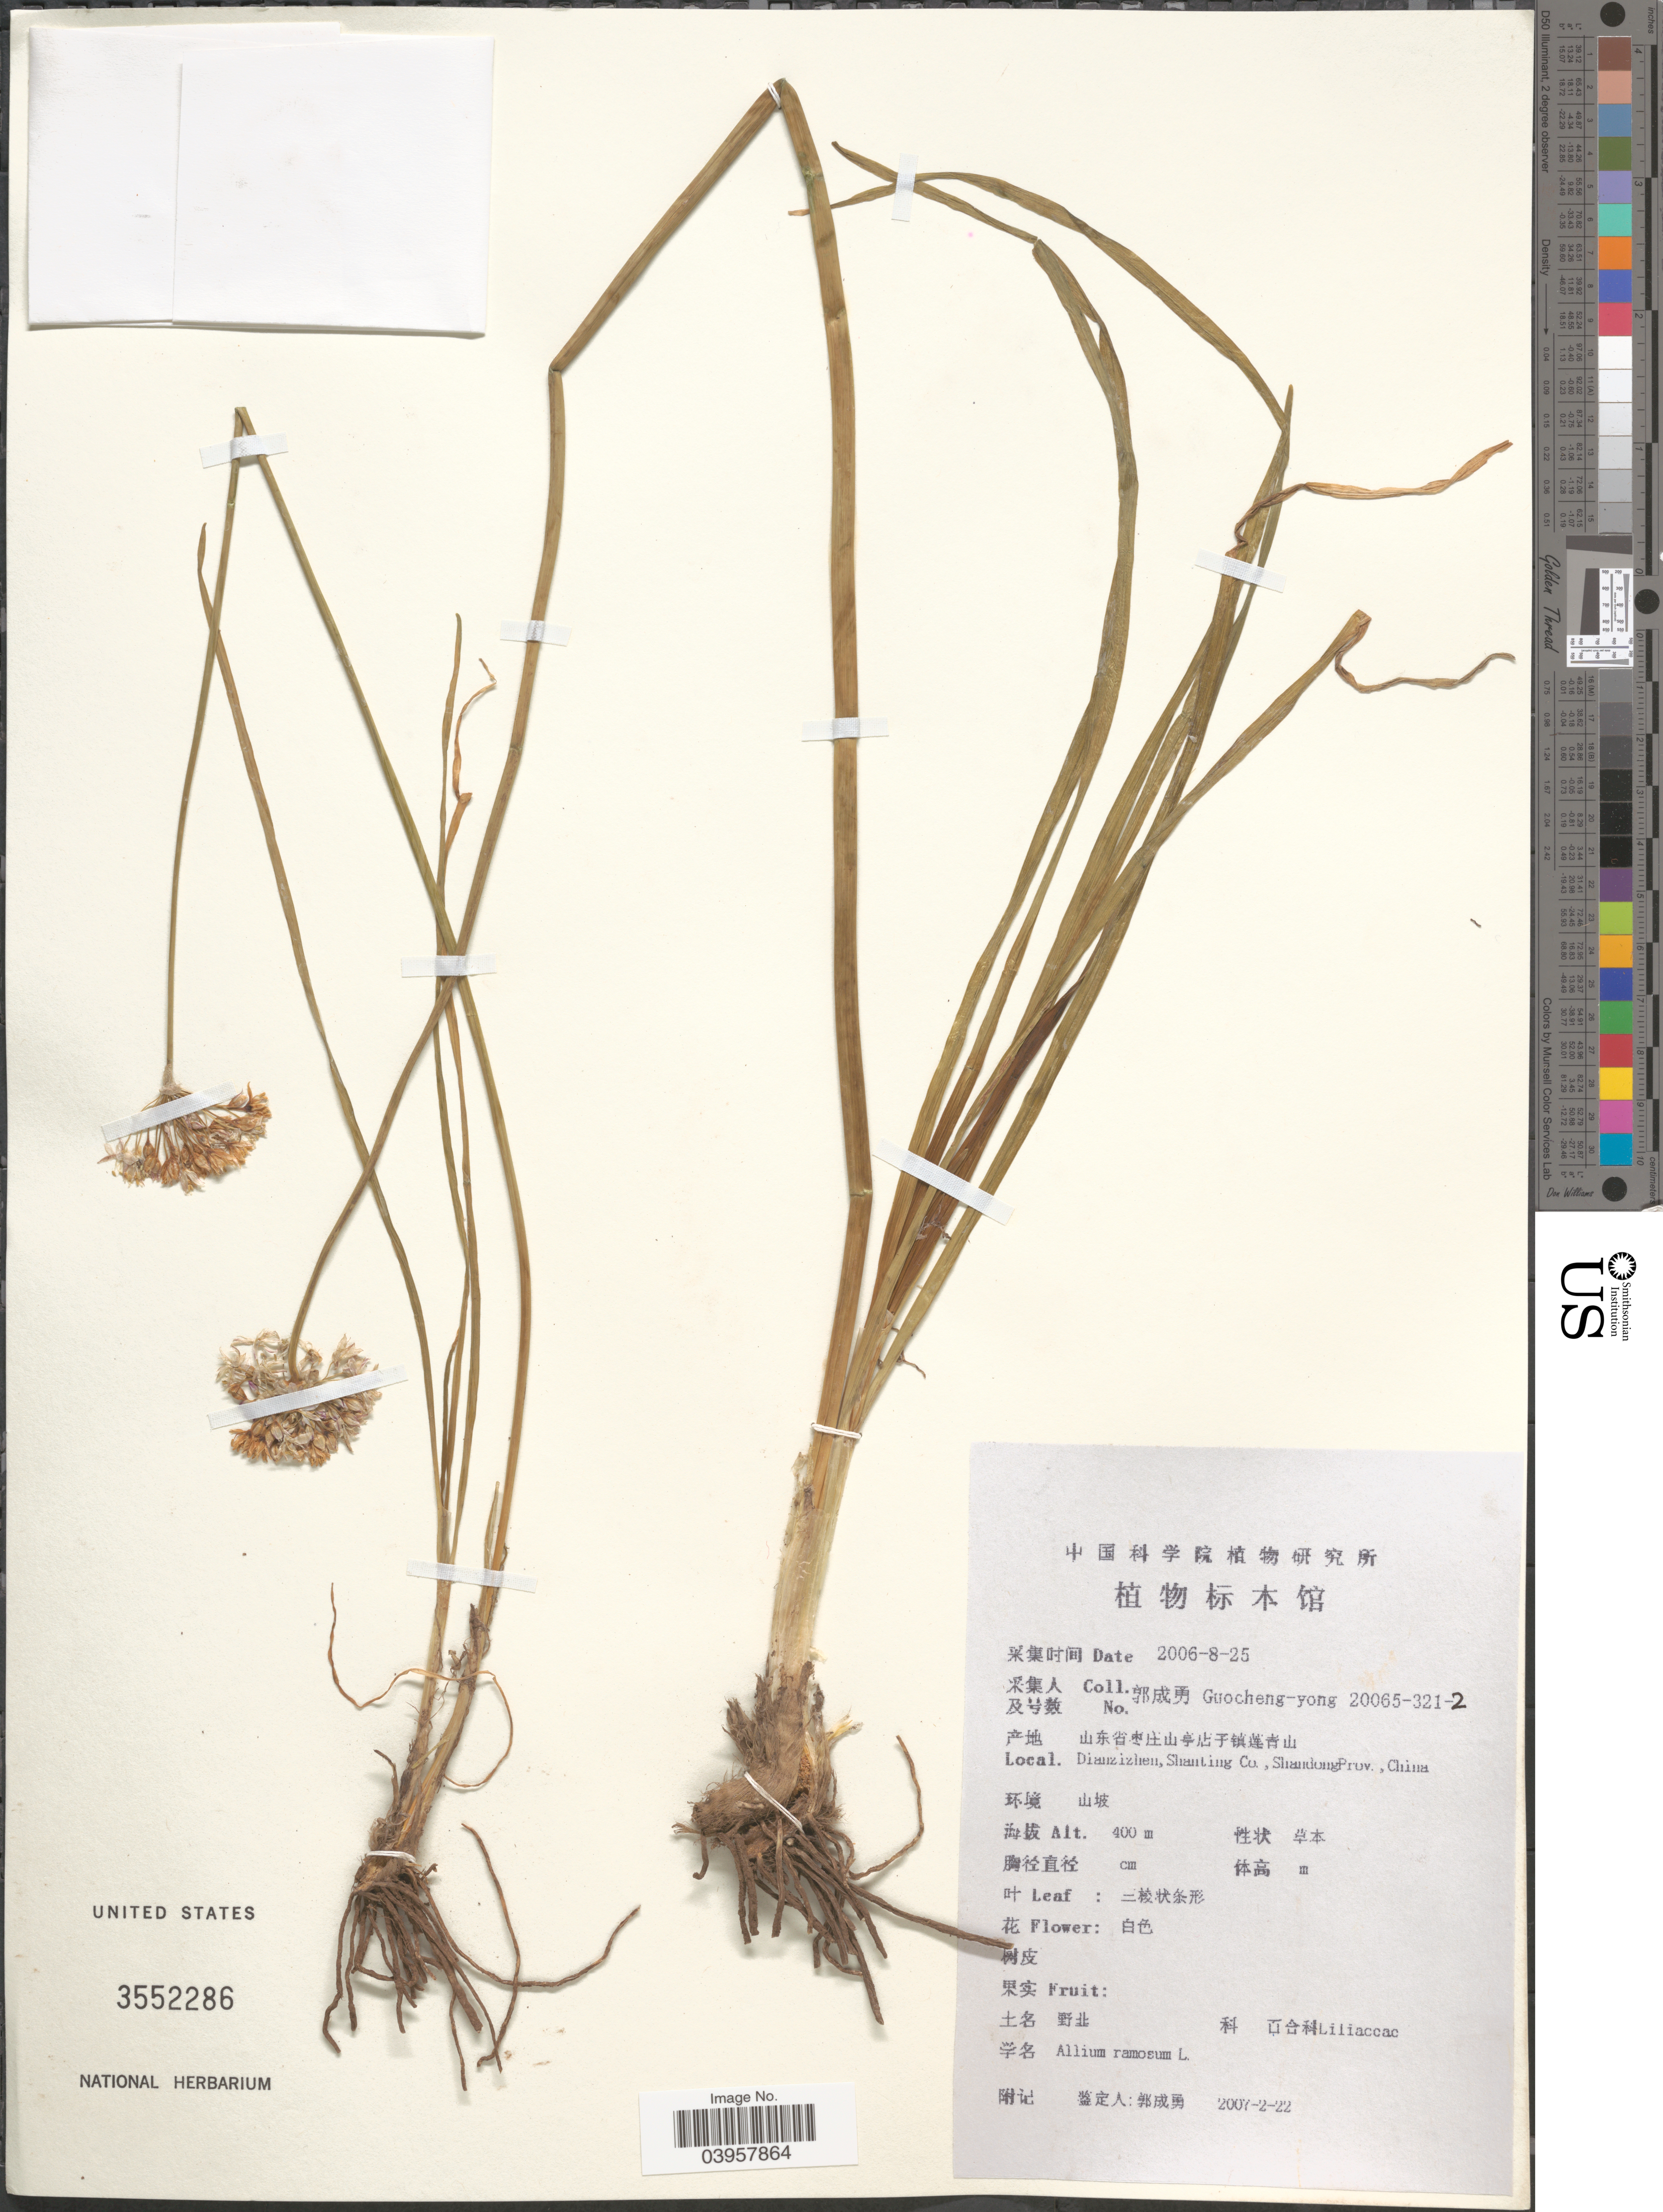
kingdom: Plantae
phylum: Tracheophyta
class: Liliopsida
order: Asparagales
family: Amaryllidaceae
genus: Allium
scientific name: Allium ramosum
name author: L.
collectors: Guo cheng-yong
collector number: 20065-321-2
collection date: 2006-08-25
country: China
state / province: Shandong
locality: Dianzizhen, Shanting Co.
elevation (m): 400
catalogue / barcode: US 3552286